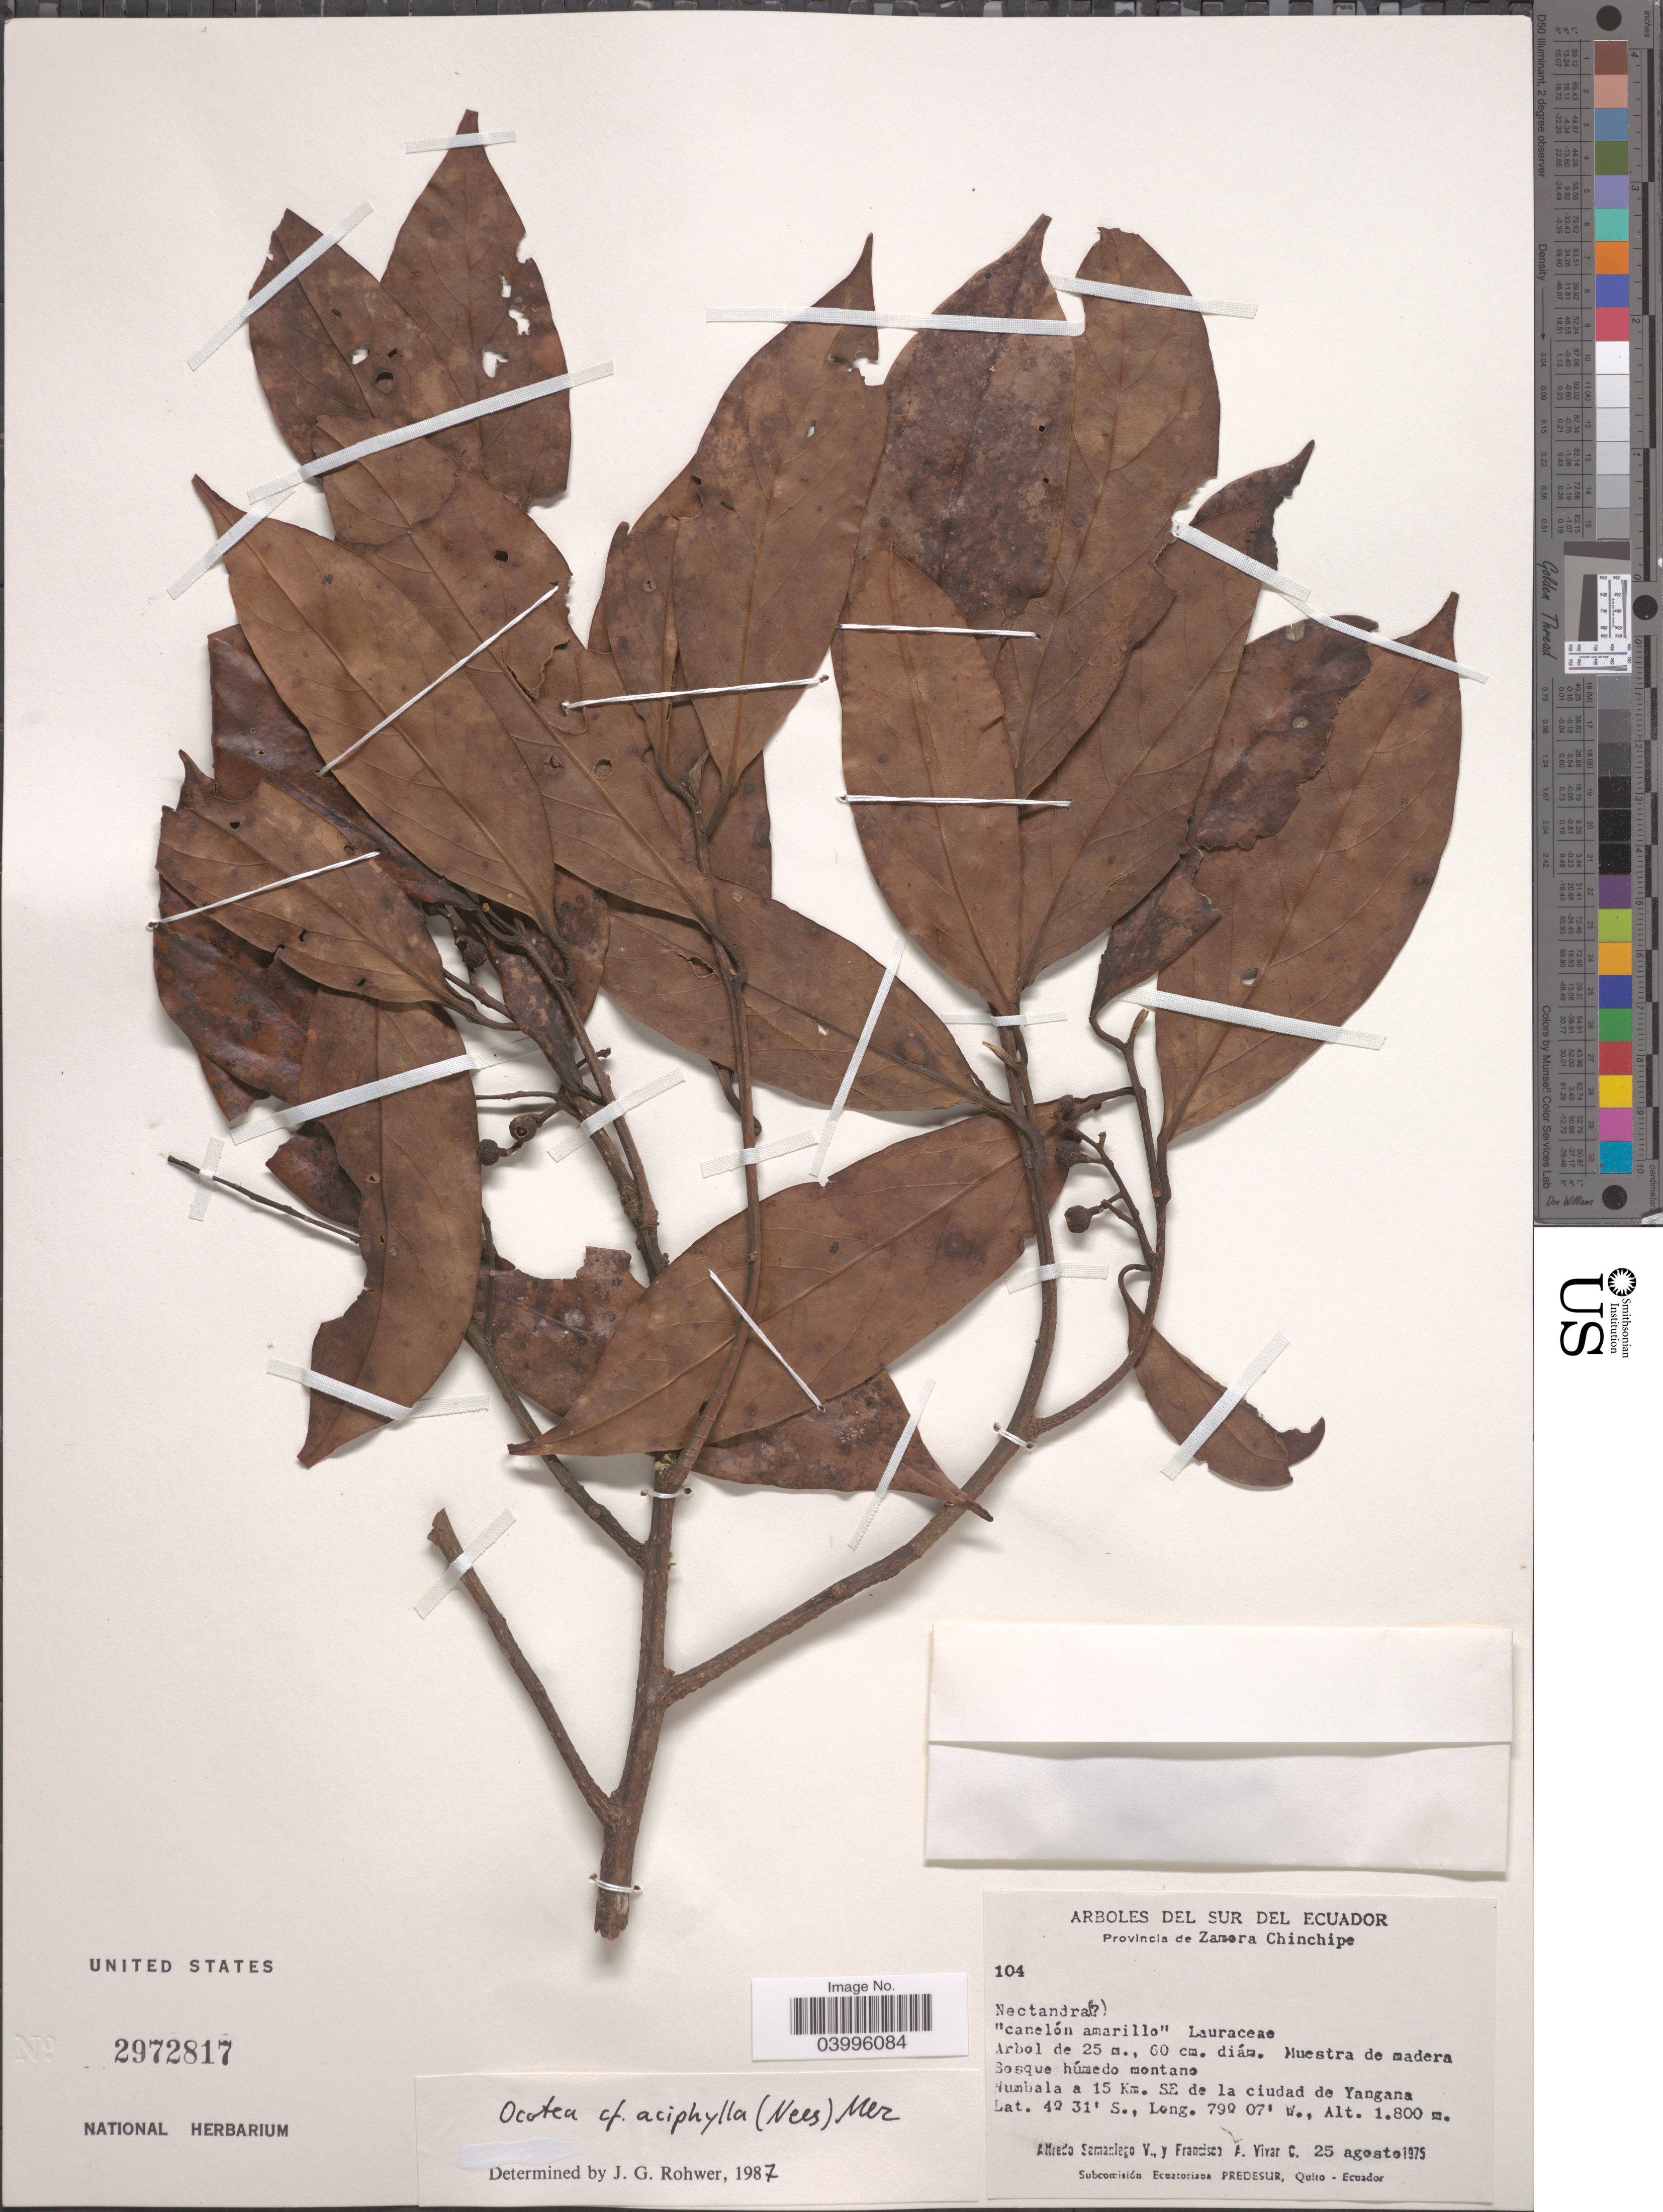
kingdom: Plantae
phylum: Tracheophyta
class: Magnoliopsida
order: Laurales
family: Lauraceae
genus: Ocotea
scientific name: Ocotea aciphylla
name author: (Nees & Mart.) Mez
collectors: A. V. Samaniego & F. A. Vivar C.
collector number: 104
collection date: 1975-08-25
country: Ecuador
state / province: Zamora-Chinchipe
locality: Sur del Ecuador. Numbala a 15 Km. SE de la ciudad de Yangana.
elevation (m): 1800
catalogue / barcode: US 2972817